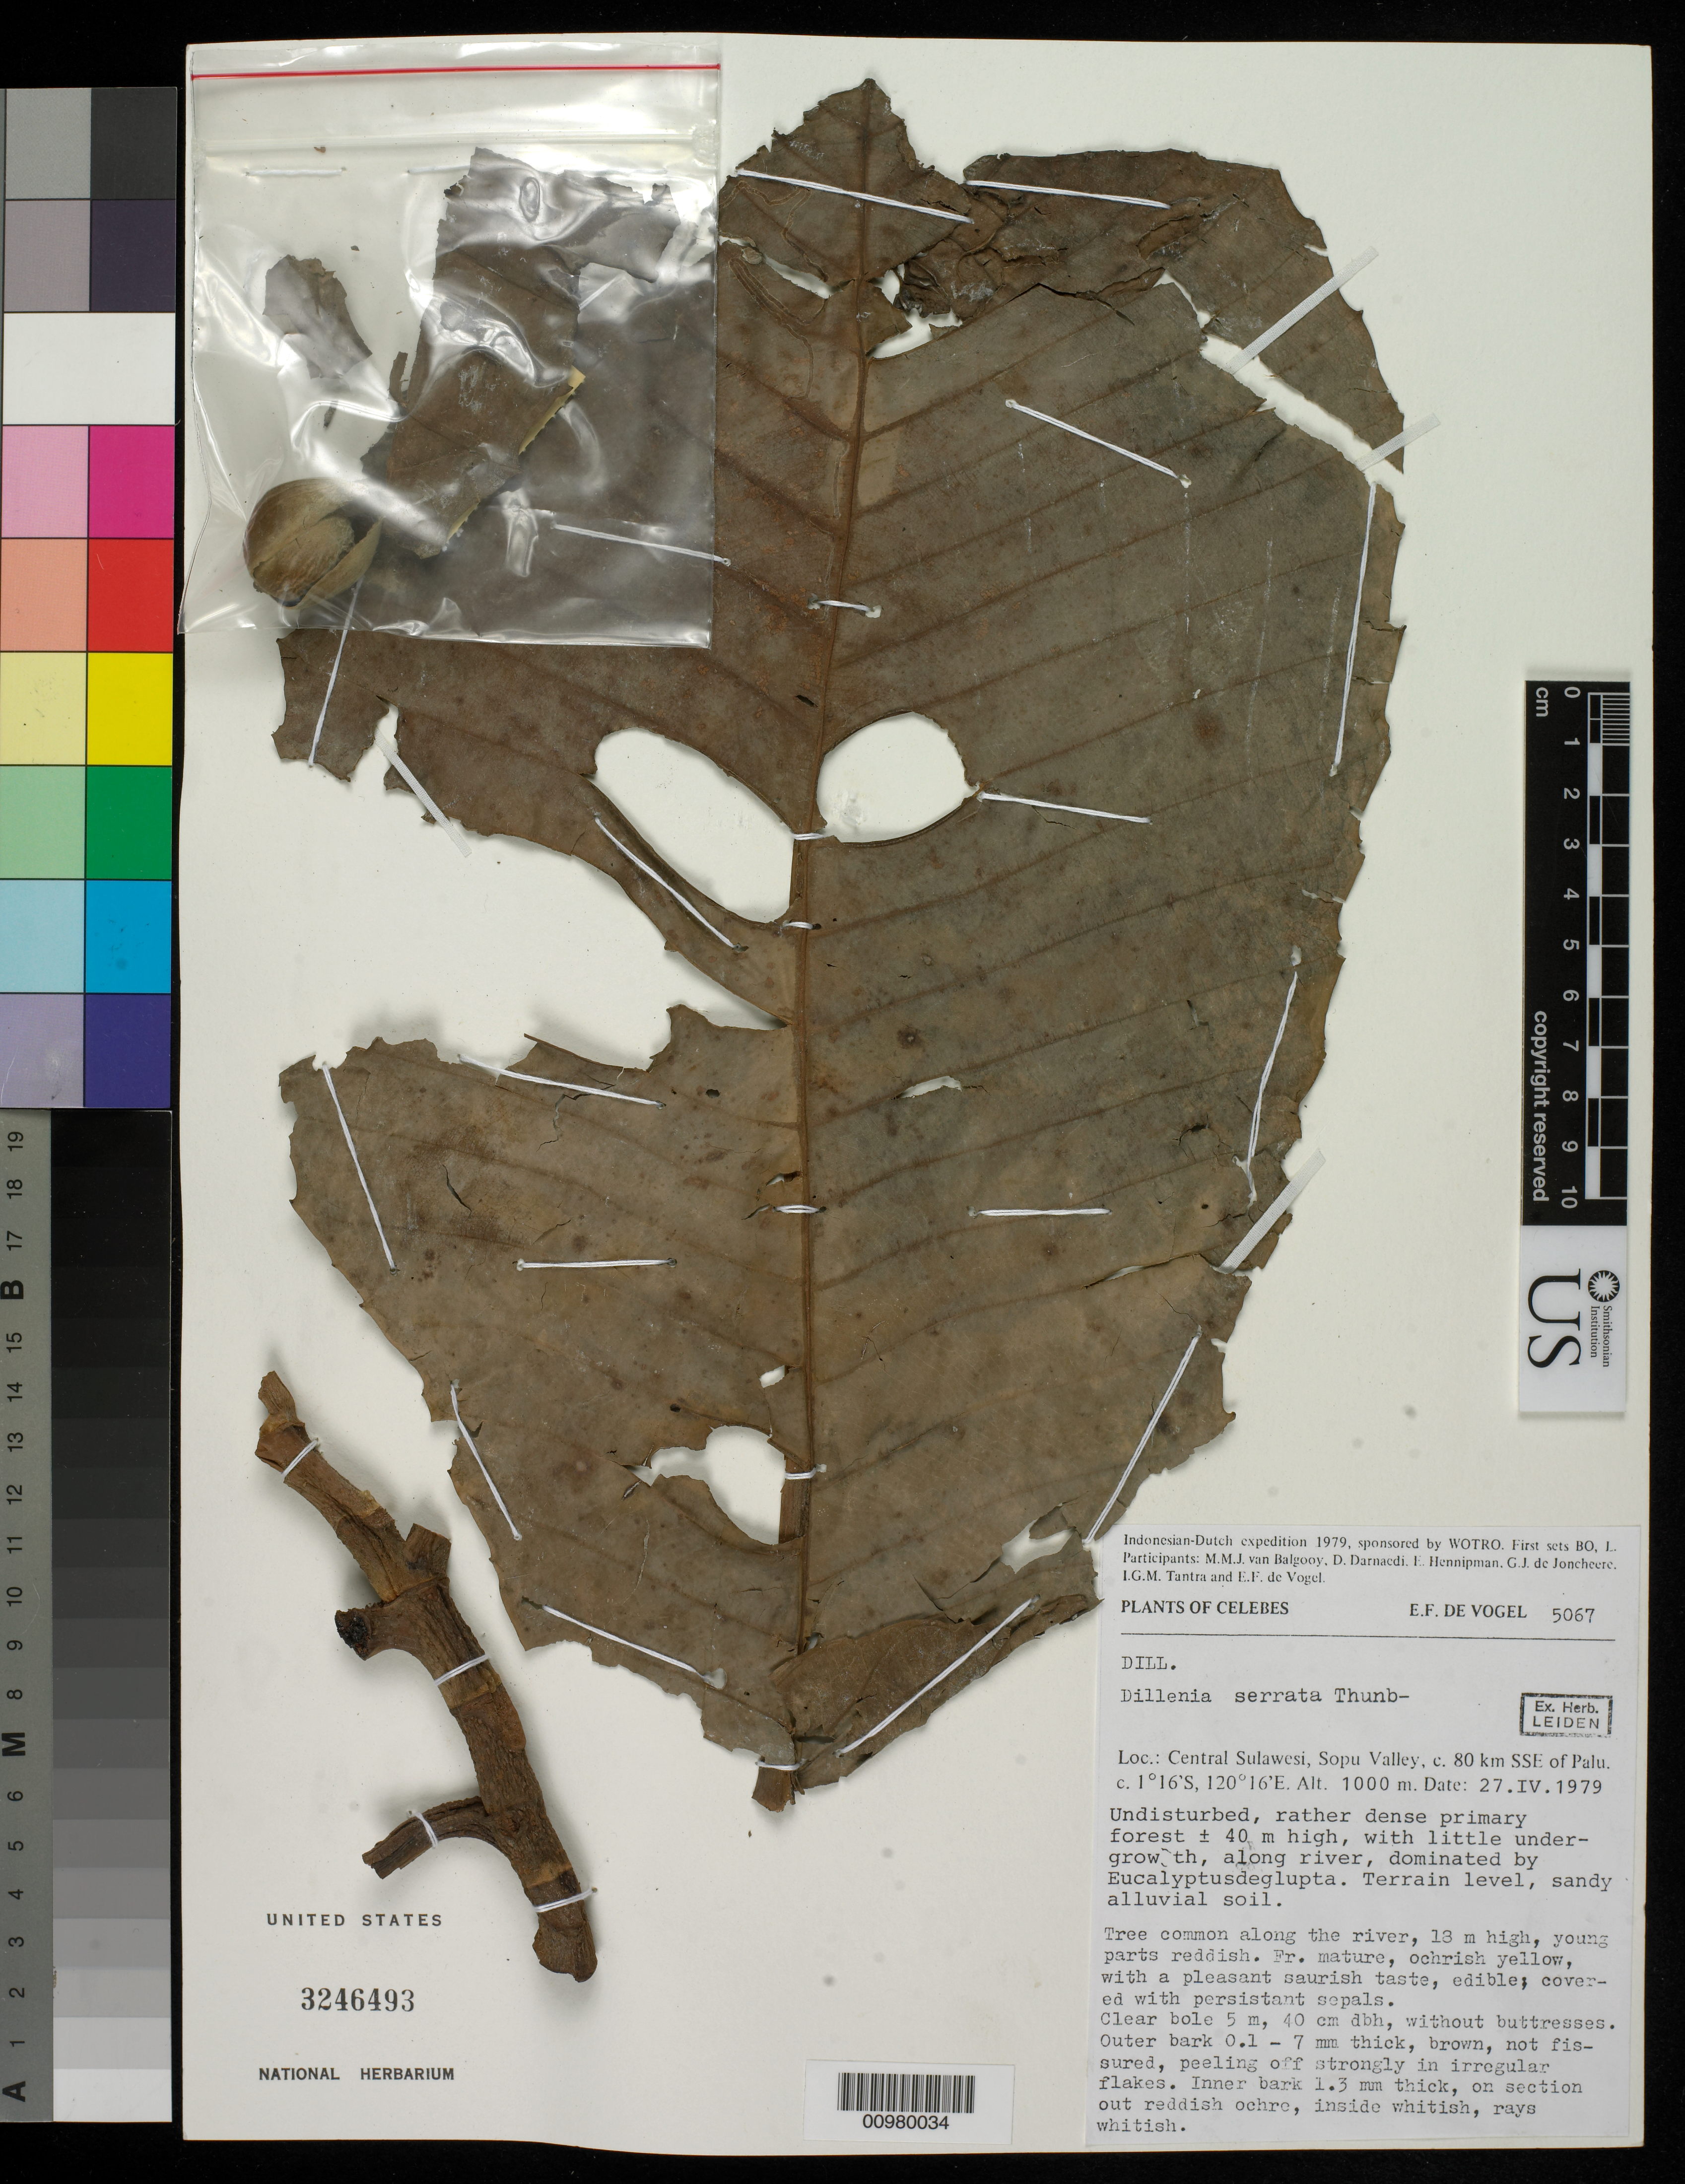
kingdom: Plantae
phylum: Tracheophyta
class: Magnoliopsida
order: Dilleniales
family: Dilleniaceae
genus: Dillenia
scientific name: Dillenia serrata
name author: Thunb.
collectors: E. F. de Vogel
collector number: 5067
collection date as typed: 27 Apr 1979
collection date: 1979-04-27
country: Indonesia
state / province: Sulawesi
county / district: Sulawesi Tengah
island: Sulawesi [Celebes]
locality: Sopu Valley, c 80 km SSE of Palu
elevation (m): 1000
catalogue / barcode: US 3246493